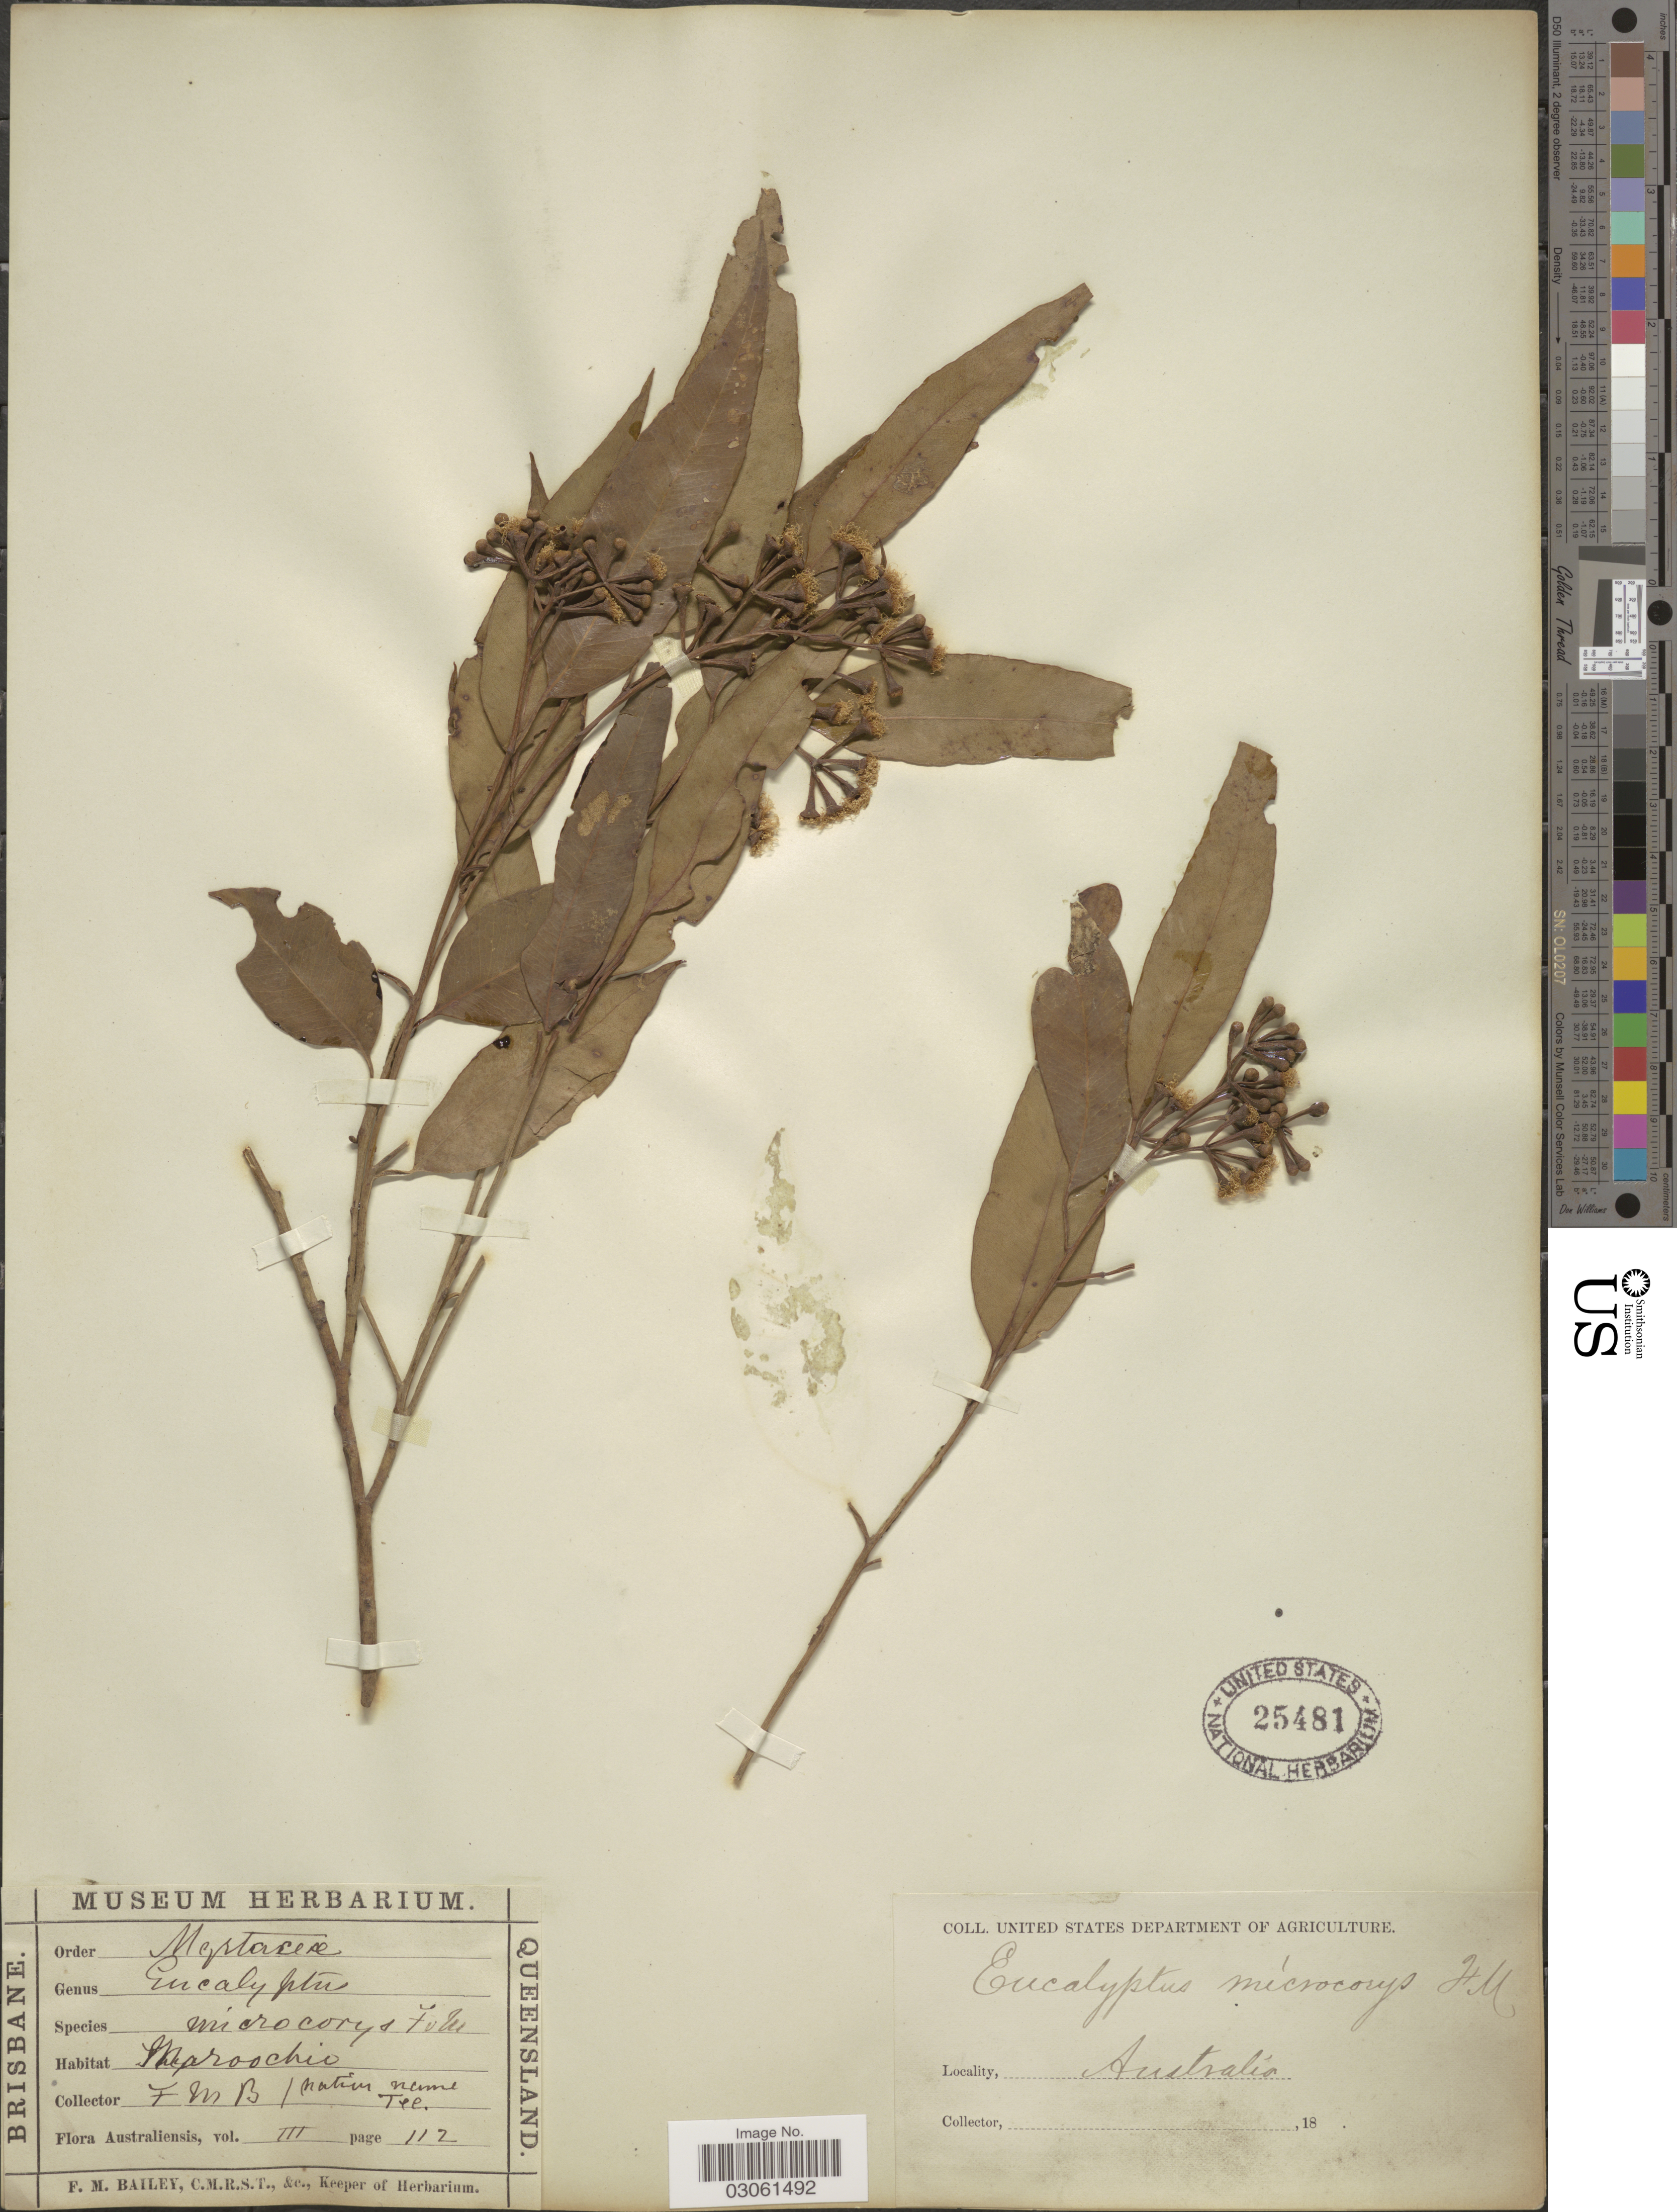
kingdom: Plantae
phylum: Tracheophyta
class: Magnoliopsida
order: Myrtales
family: Myrtaceae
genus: Eucalyptus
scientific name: Eucalyptus microcorys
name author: F. Muell.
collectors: F. M. Bailey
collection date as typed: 18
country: Australia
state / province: Queensland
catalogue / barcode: US 25481